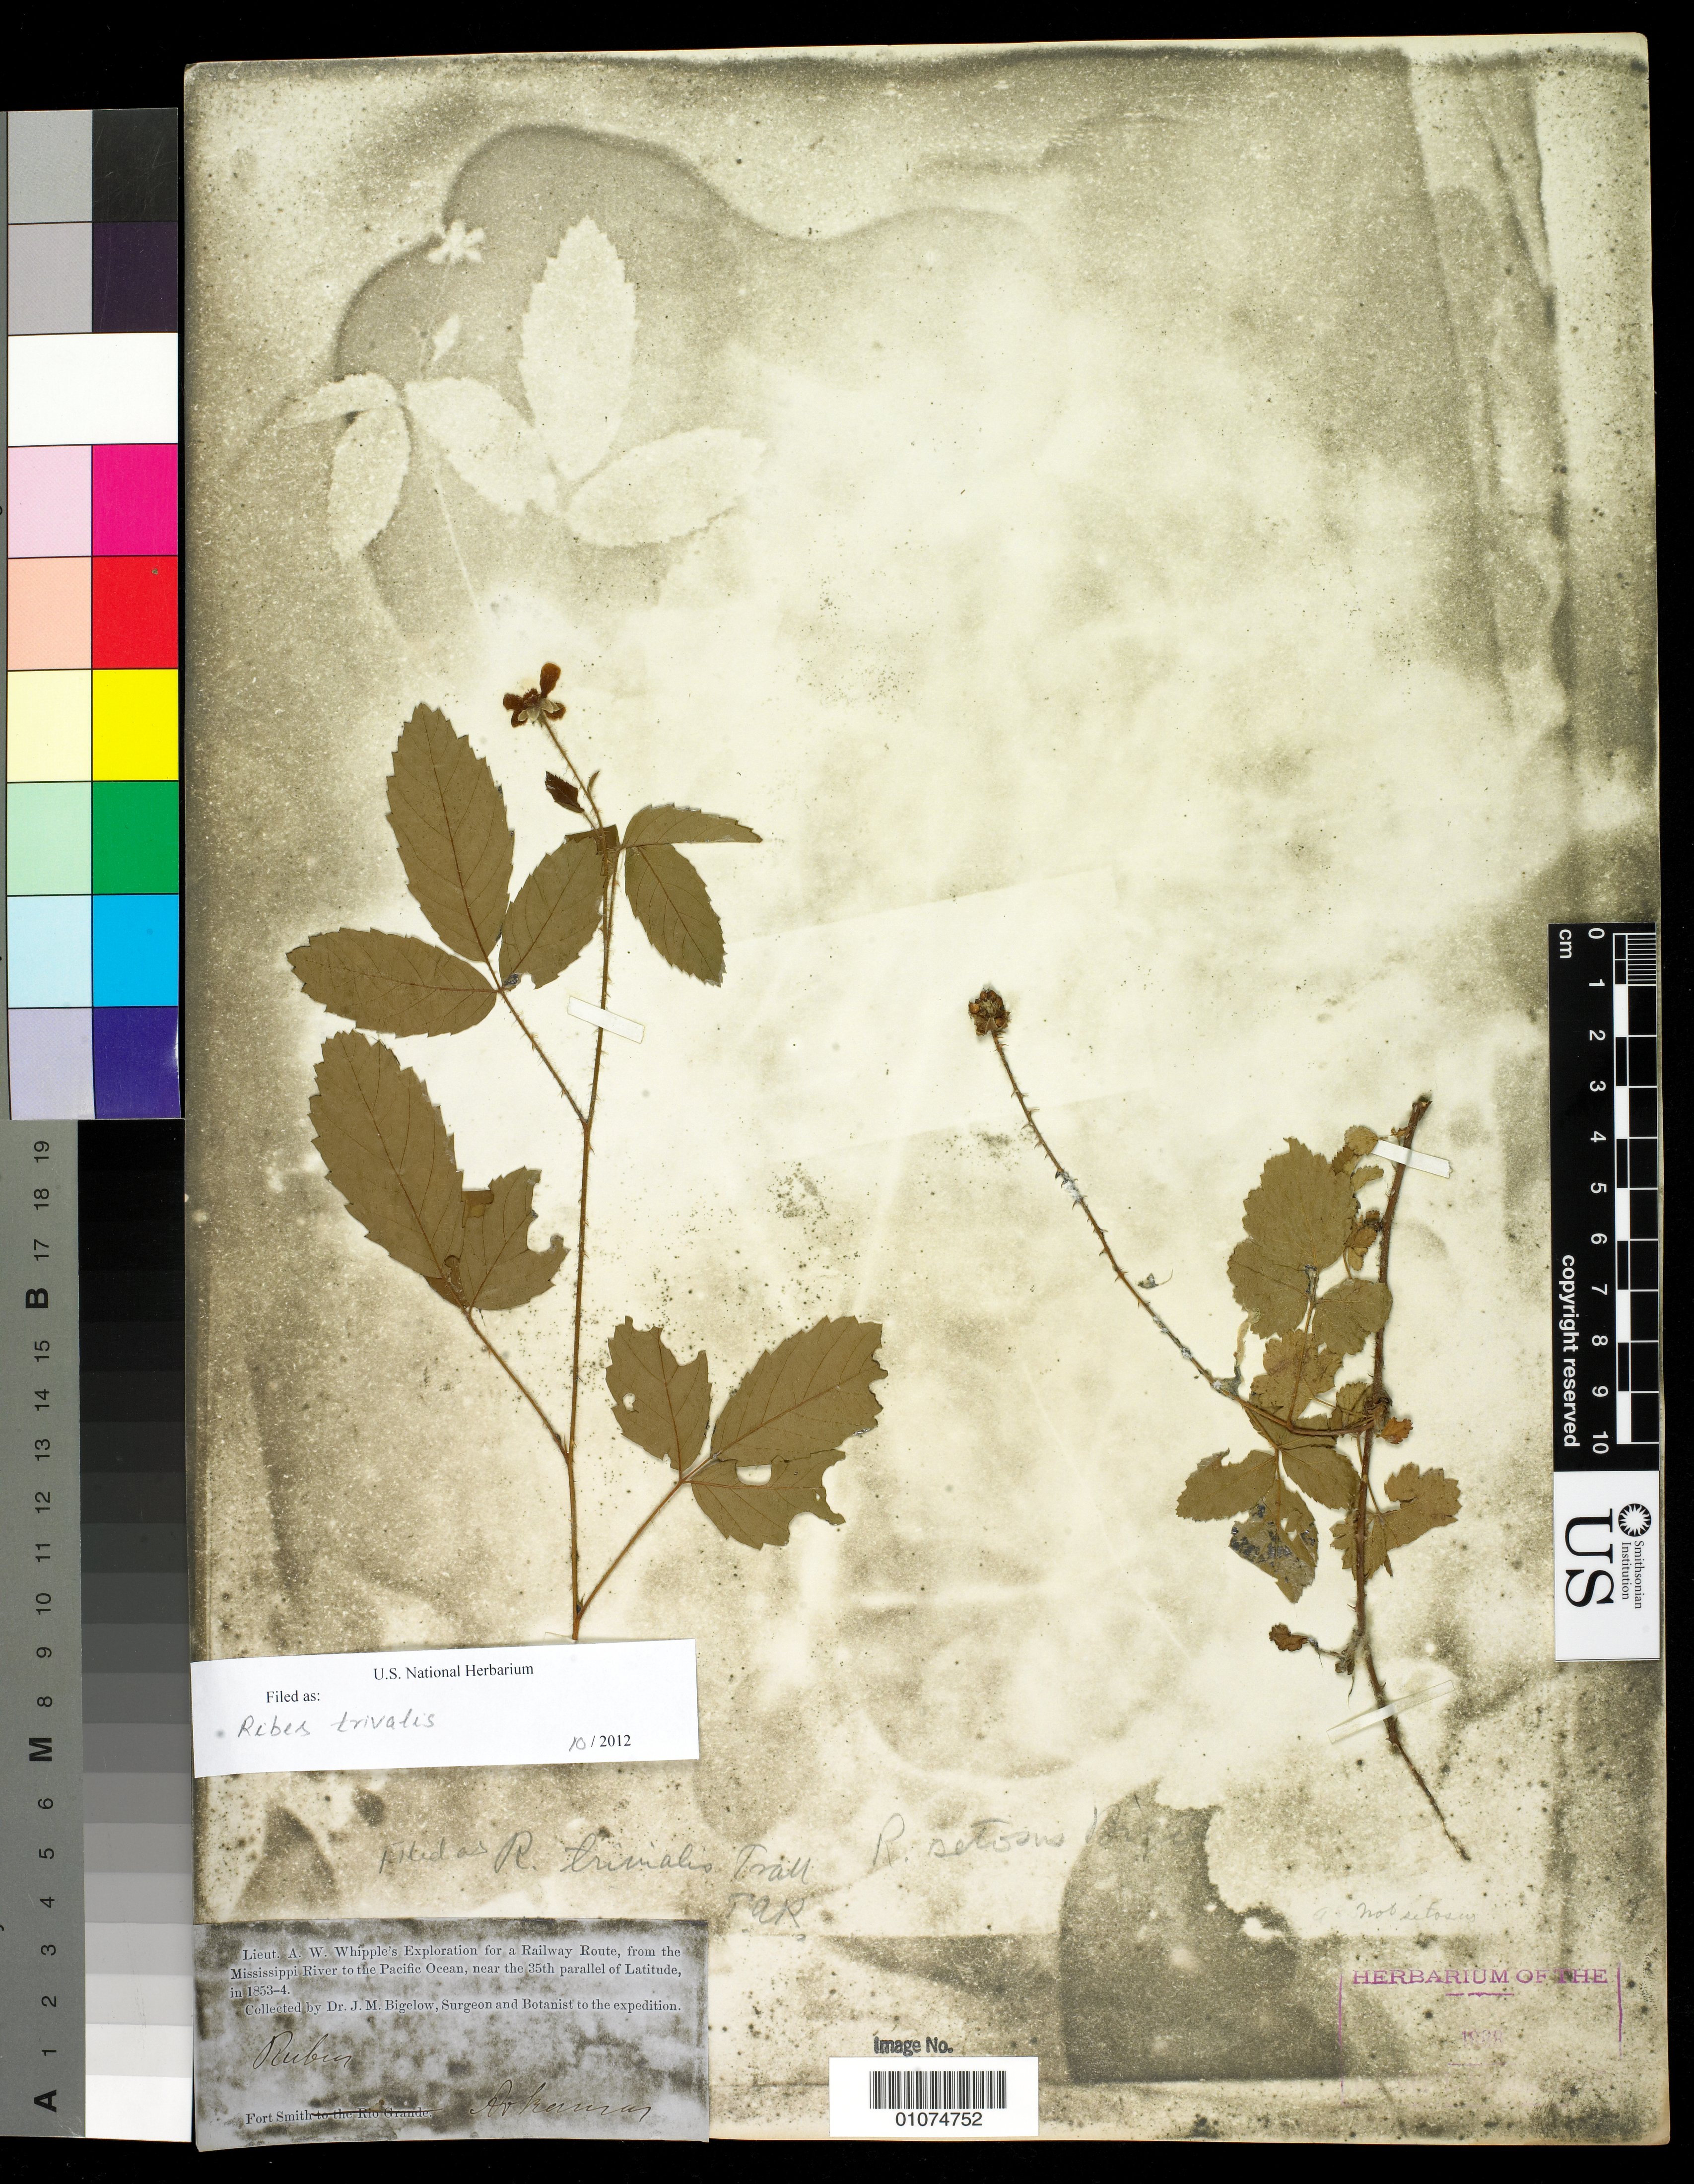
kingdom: Plantae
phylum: Tracheophyta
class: Magnoliopsida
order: Rosales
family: Rosaceae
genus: Rubus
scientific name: Rubus trivialis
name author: Michx.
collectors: J. M. Bigelow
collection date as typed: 1853 to -- -- 1854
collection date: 1853/1854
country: United States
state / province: Arkansas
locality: Fort smith